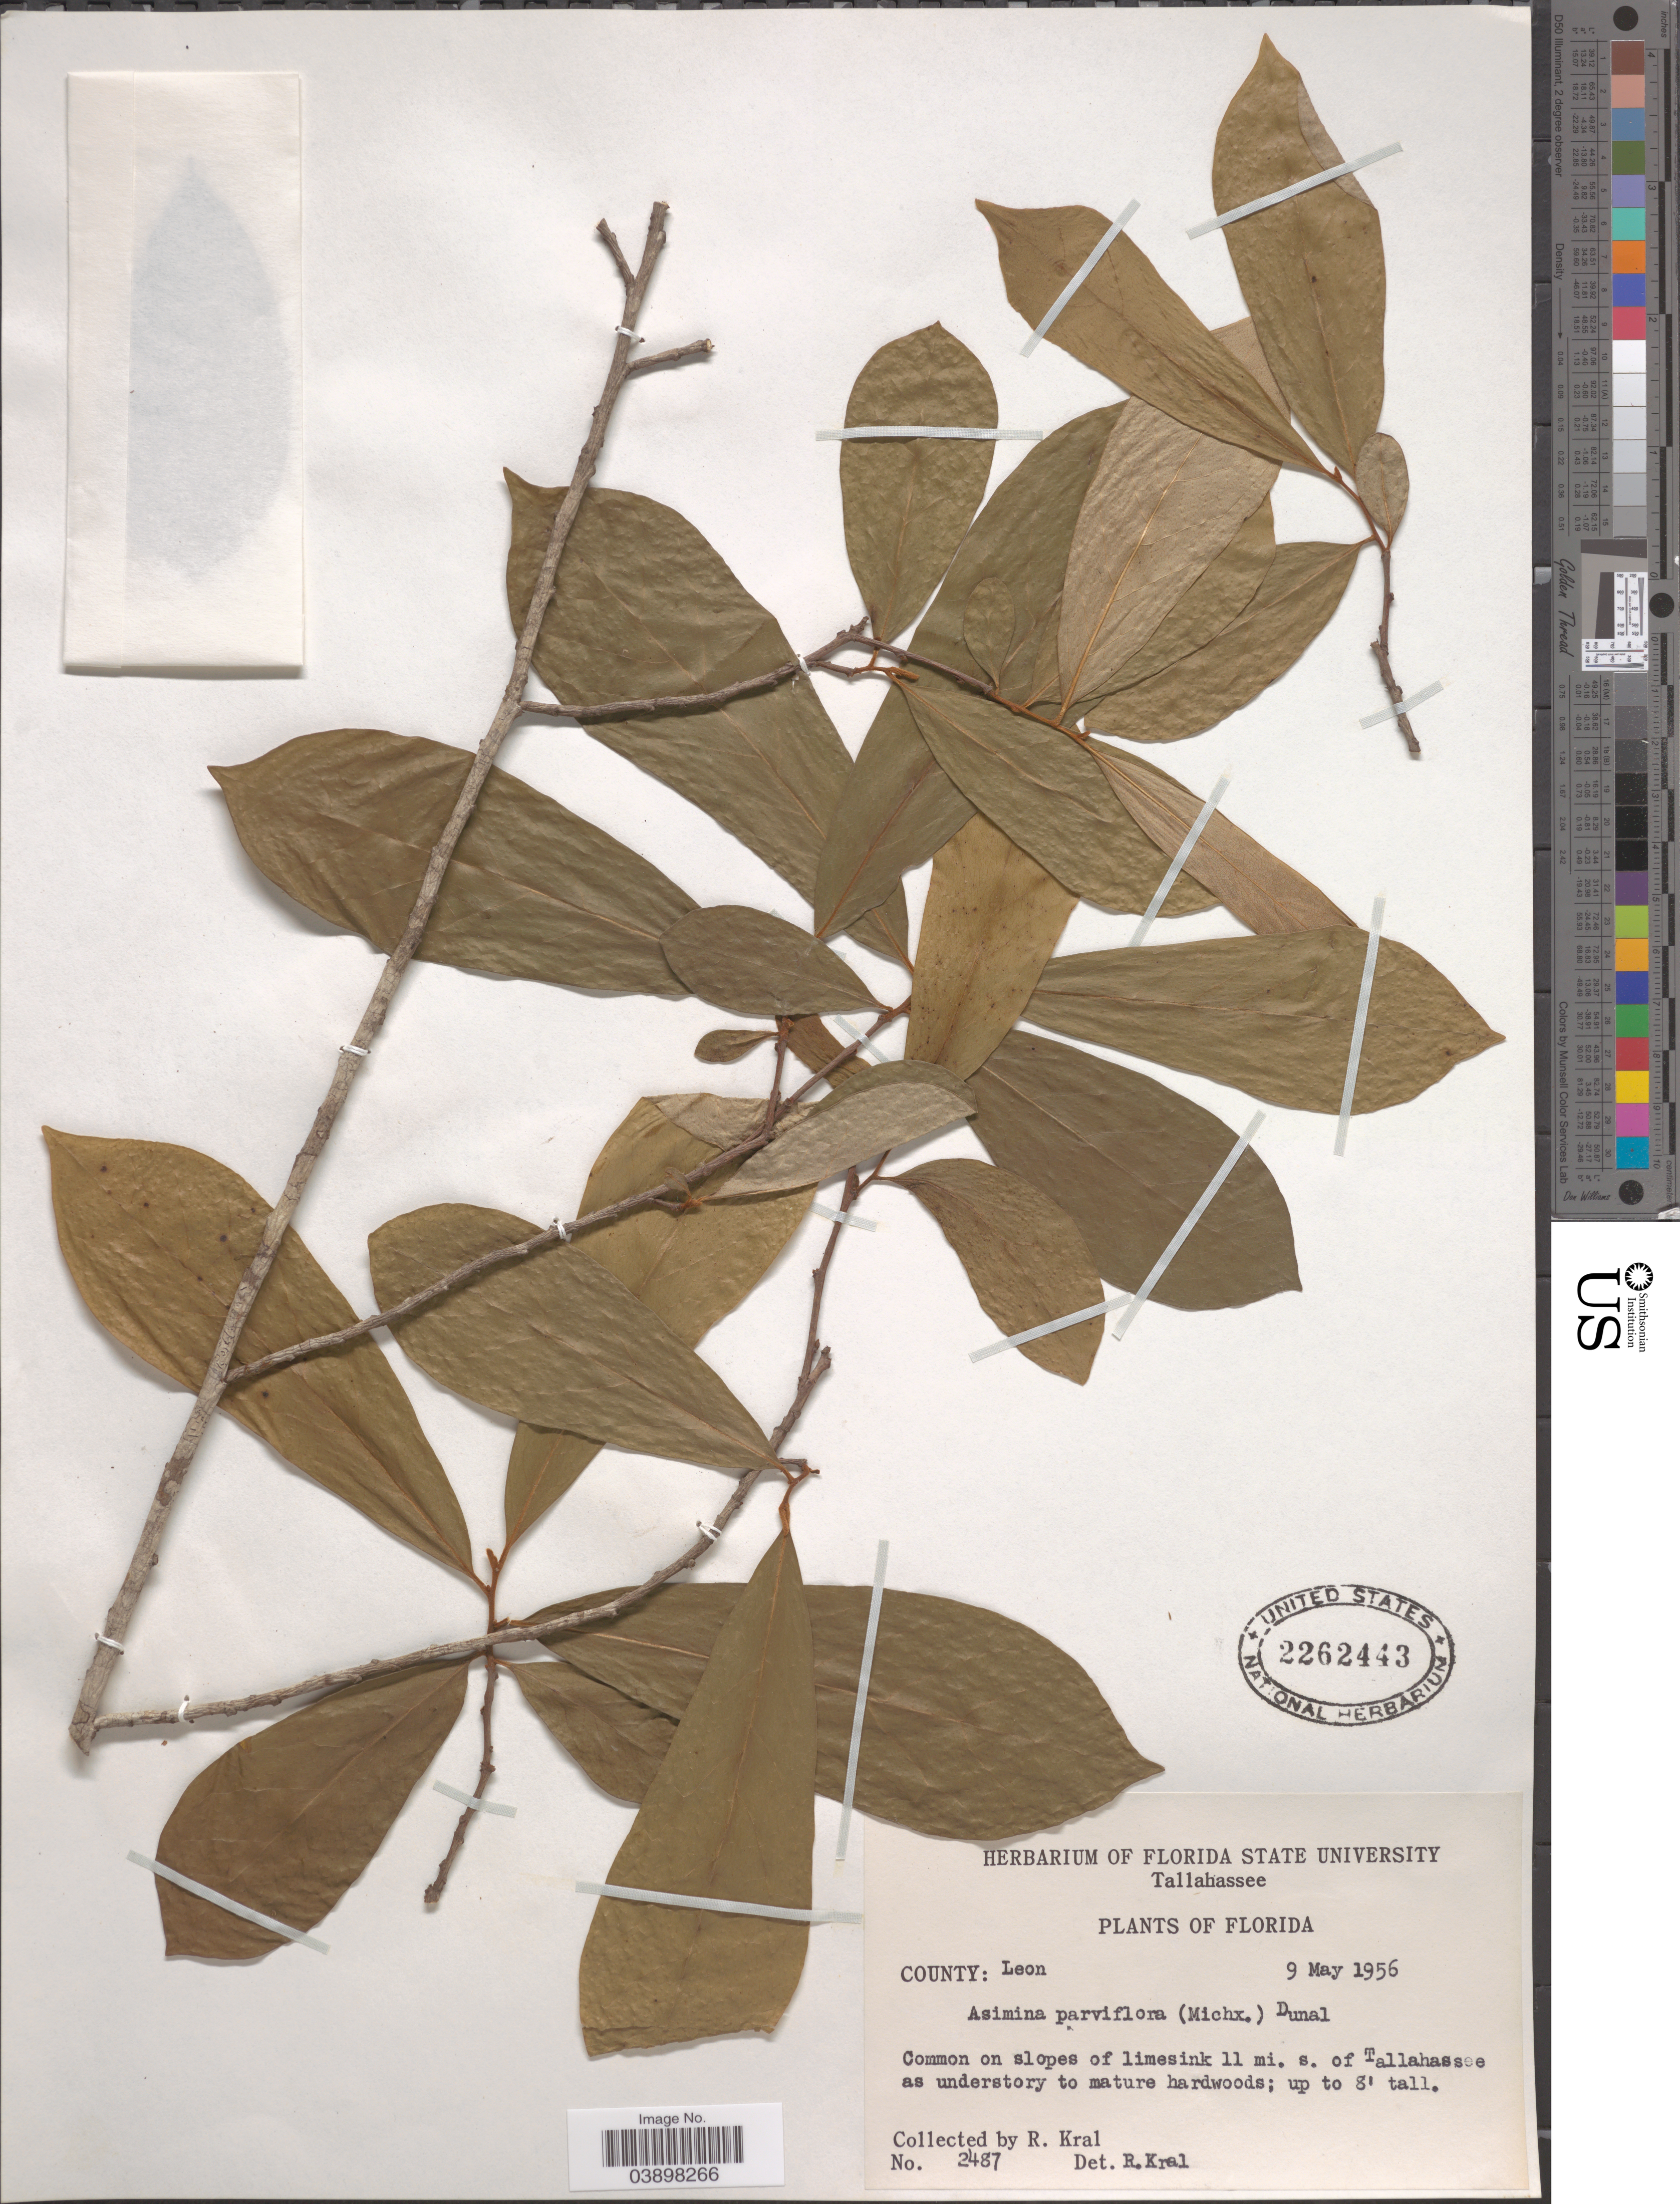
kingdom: Plantae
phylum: Tracheophyta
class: Magnoliopsida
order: Magnoliales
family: Annonaceae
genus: Asimina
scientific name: Asimina parviflora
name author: (Michx.) Dunal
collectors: R. Kral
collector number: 2487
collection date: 1956-05-09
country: United States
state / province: Florida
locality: County: Leon. On slopes of limesink 11 mi. s. of Tallahassee.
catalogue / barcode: US 2262443